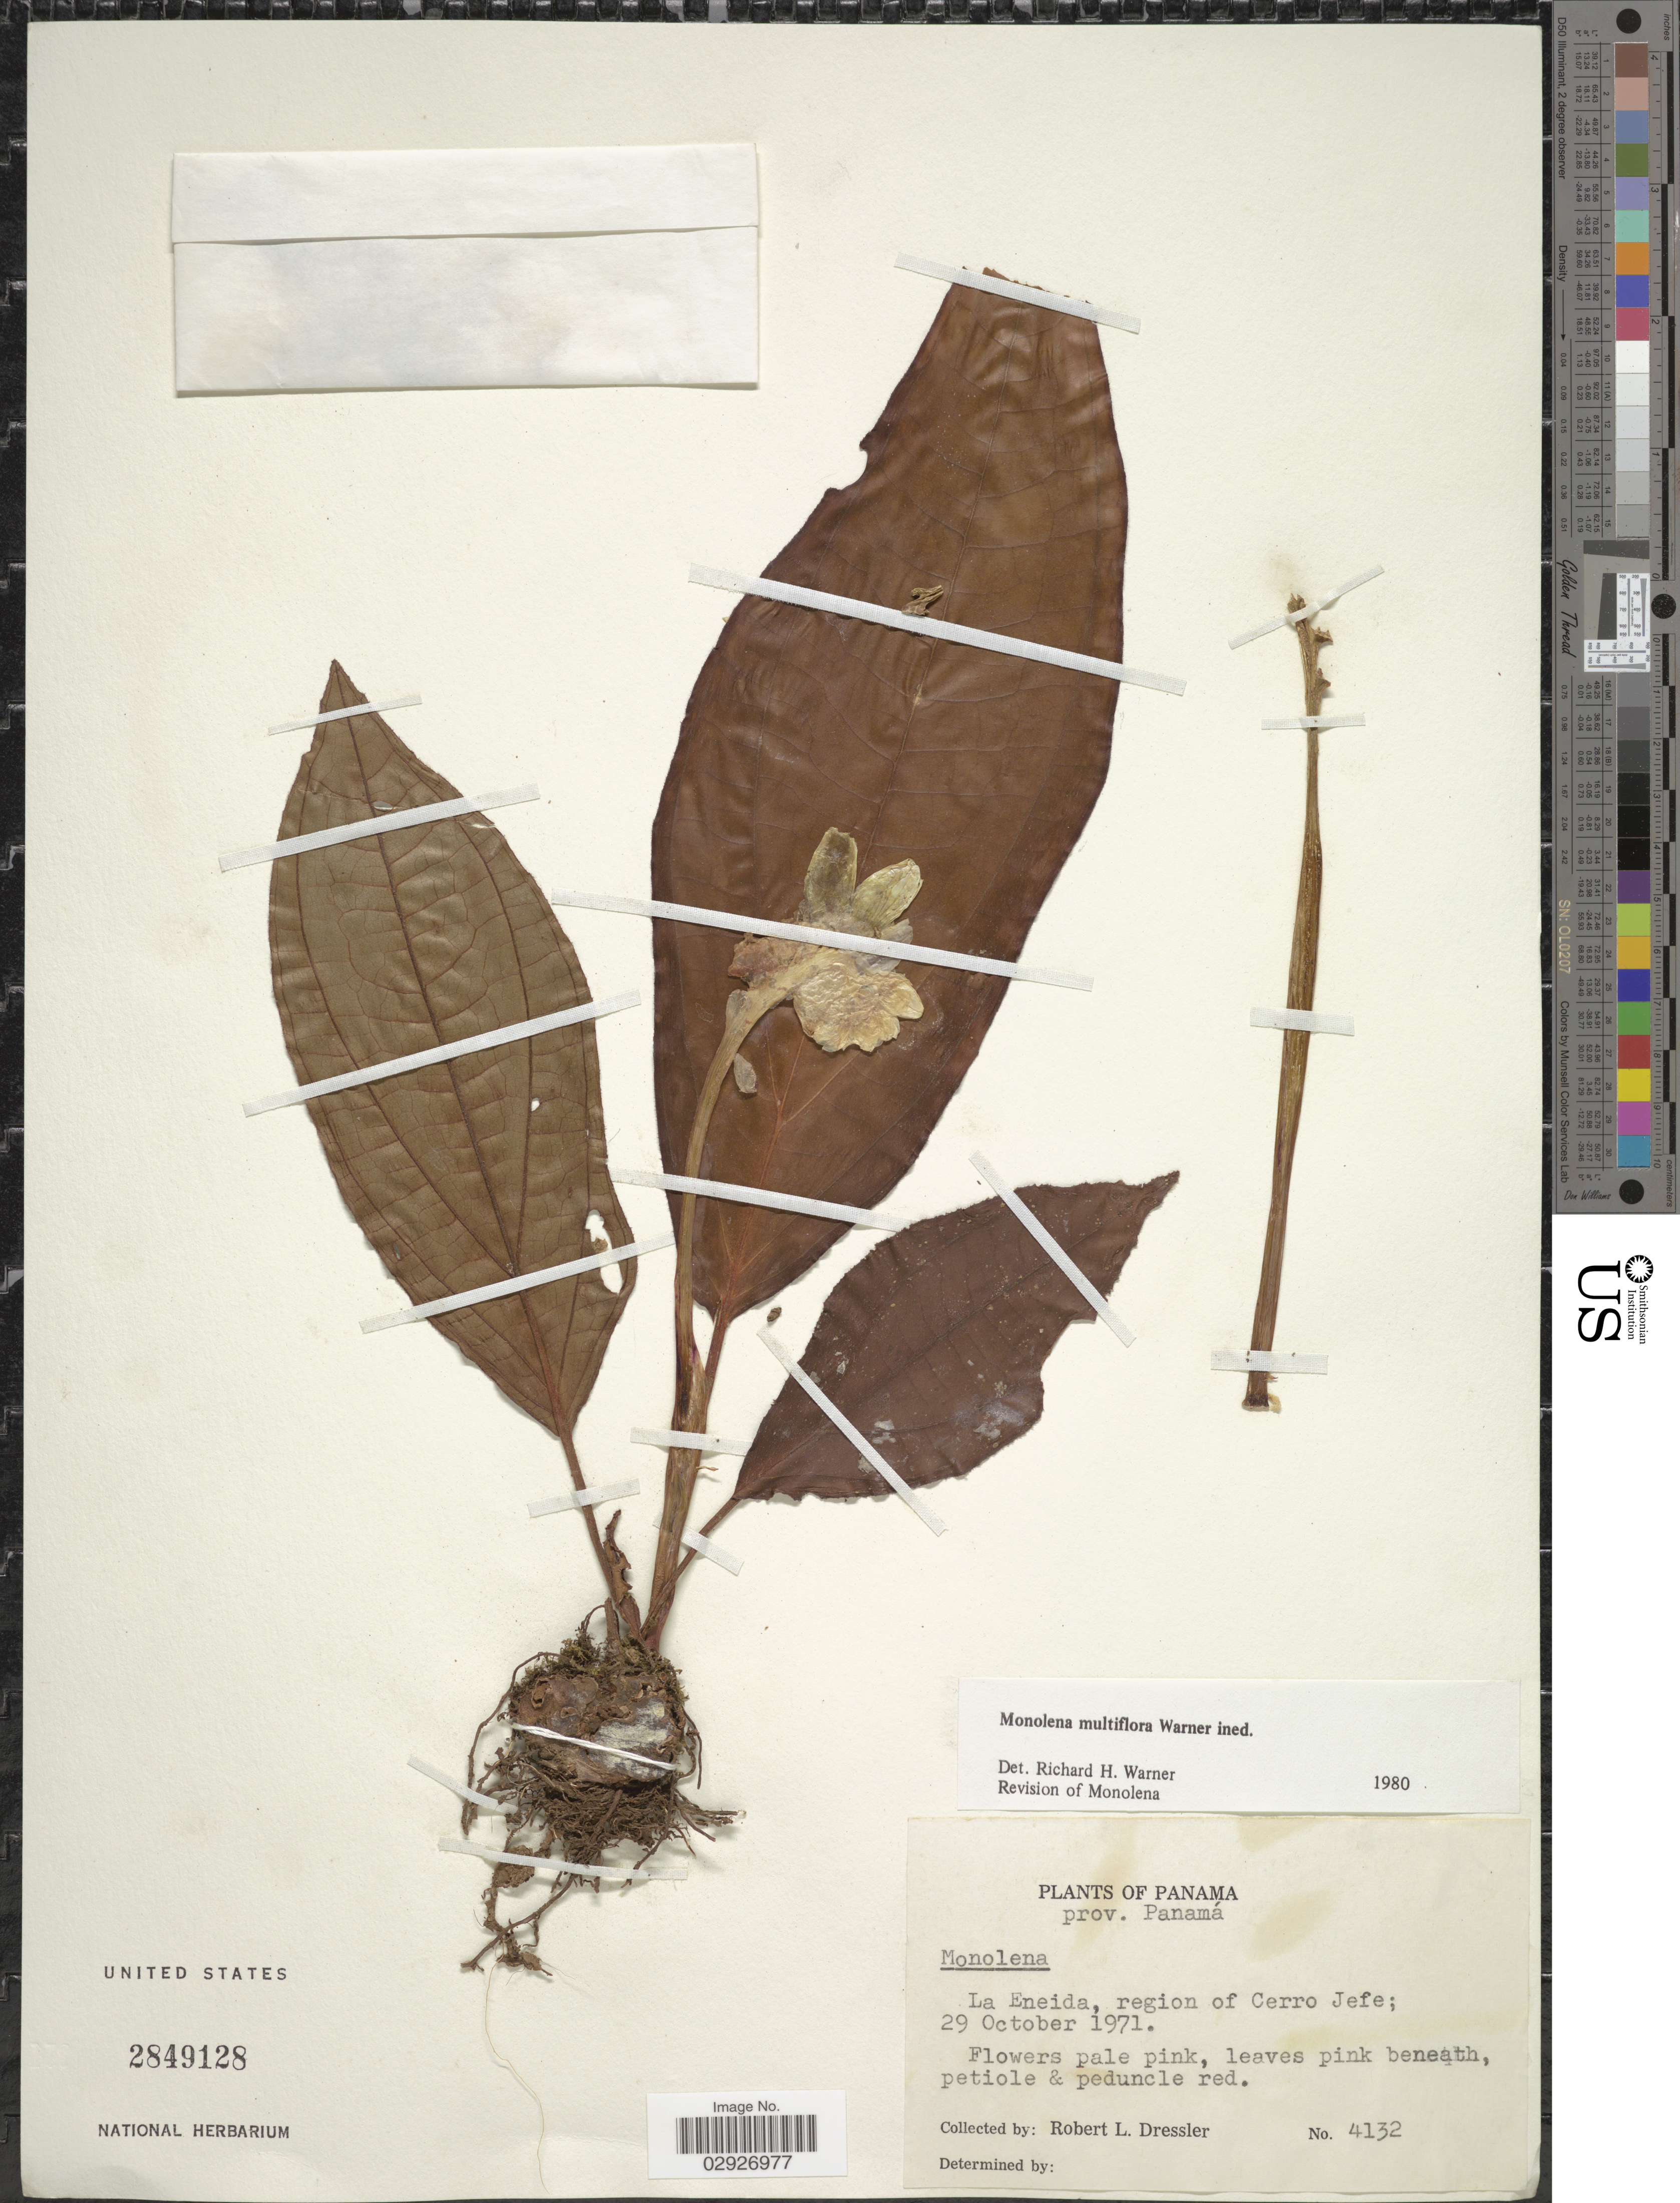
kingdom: Plantae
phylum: Tracheophyta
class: Magnoliopsida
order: Myrtales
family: Melastomataceae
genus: Monolena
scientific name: Monolena multiflora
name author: Warner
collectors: R. Dressler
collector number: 4132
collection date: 1971-10-29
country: Panama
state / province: Panamá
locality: Prov. Panamá. La Eneida, region of Cerro Jefe.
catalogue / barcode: US 2849128